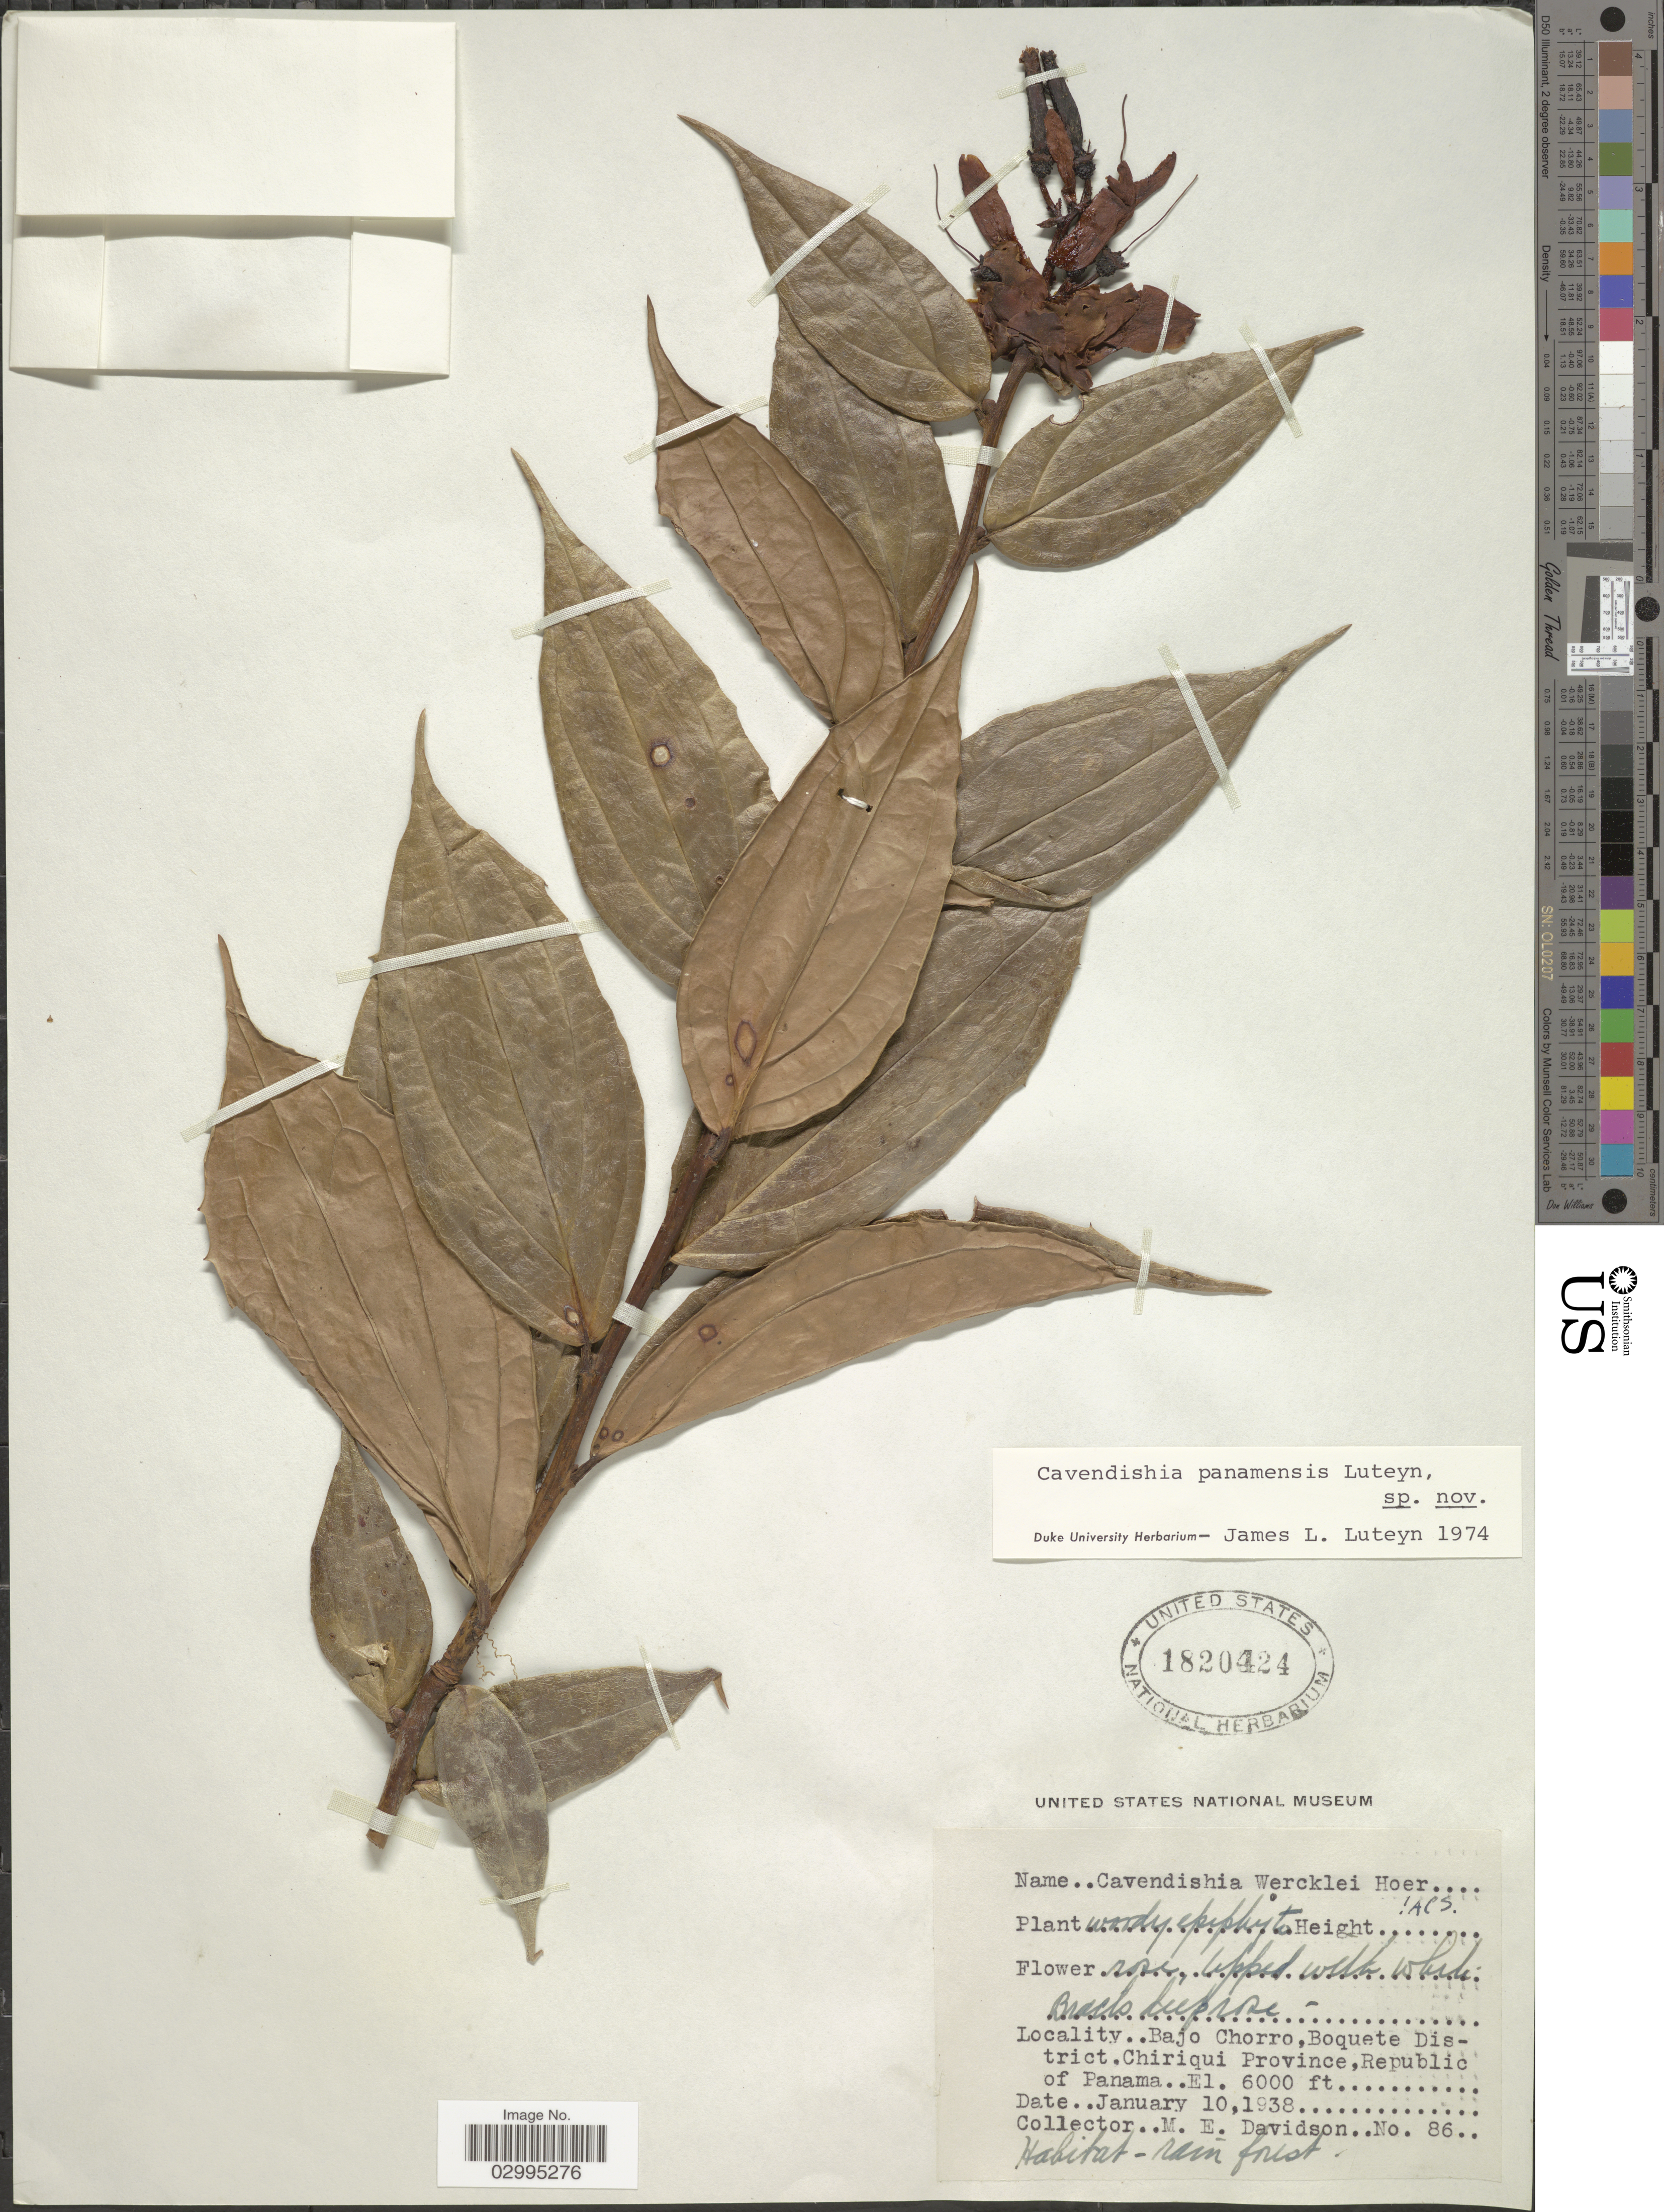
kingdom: Plantae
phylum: Tracheophyta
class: Magnoliopsida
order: Ericales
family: Ericaceae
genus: Cavendishia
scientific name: Cavendishia panamensis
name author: Luteyn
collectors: M. E. Davidson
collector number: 86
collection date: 1938-01-10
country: Panama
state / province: Chiriqui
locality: Bajo Chorro, Boquete District.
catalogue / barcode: US 1820424